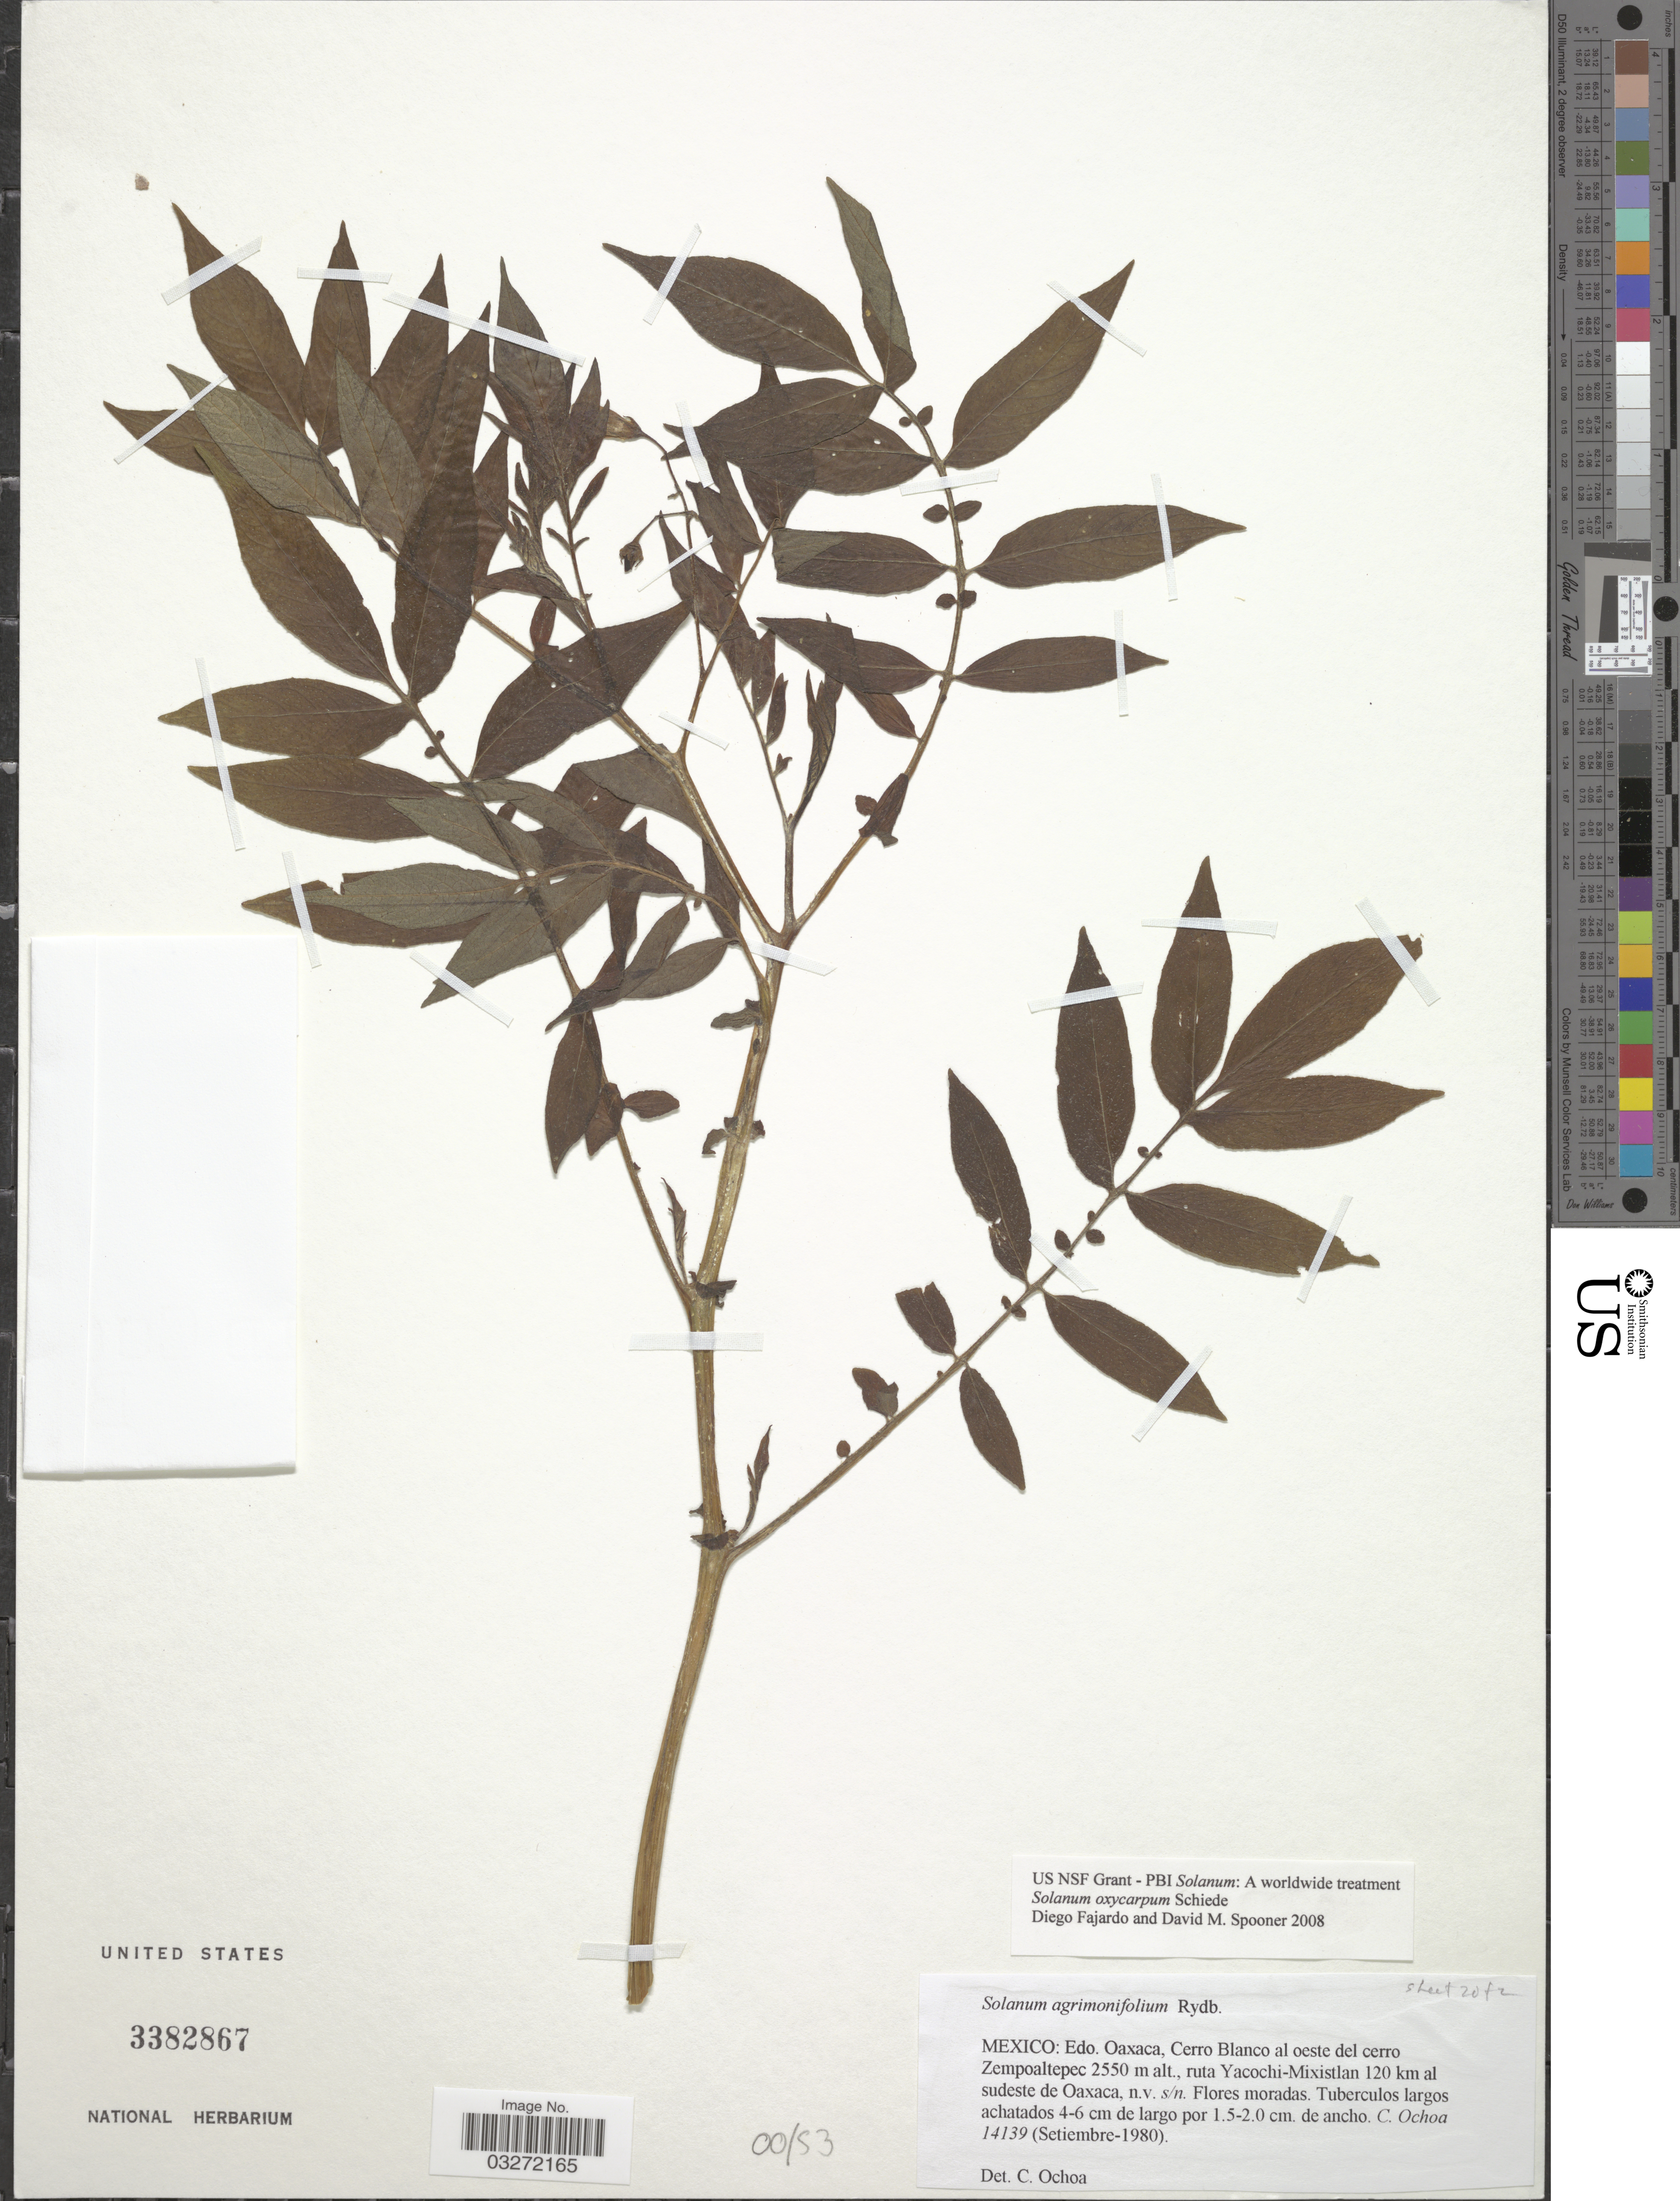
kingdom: Plantae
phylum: Tracheophyta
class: Magnoliopsida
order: Solanales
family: Solanaceae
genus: Solanum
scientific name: Solanum oxycarpum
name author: Schiede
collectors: C. Ochoa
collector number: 14139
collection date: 1980-09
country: Mexico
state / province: Oaxaca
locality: Cerro Blanco al oeste del cerro Zempoaltepec, ruta Yacochi-Mixistlan 120 km al sudeste de Oaxaca.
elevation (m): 2550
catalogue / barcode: US 3382867